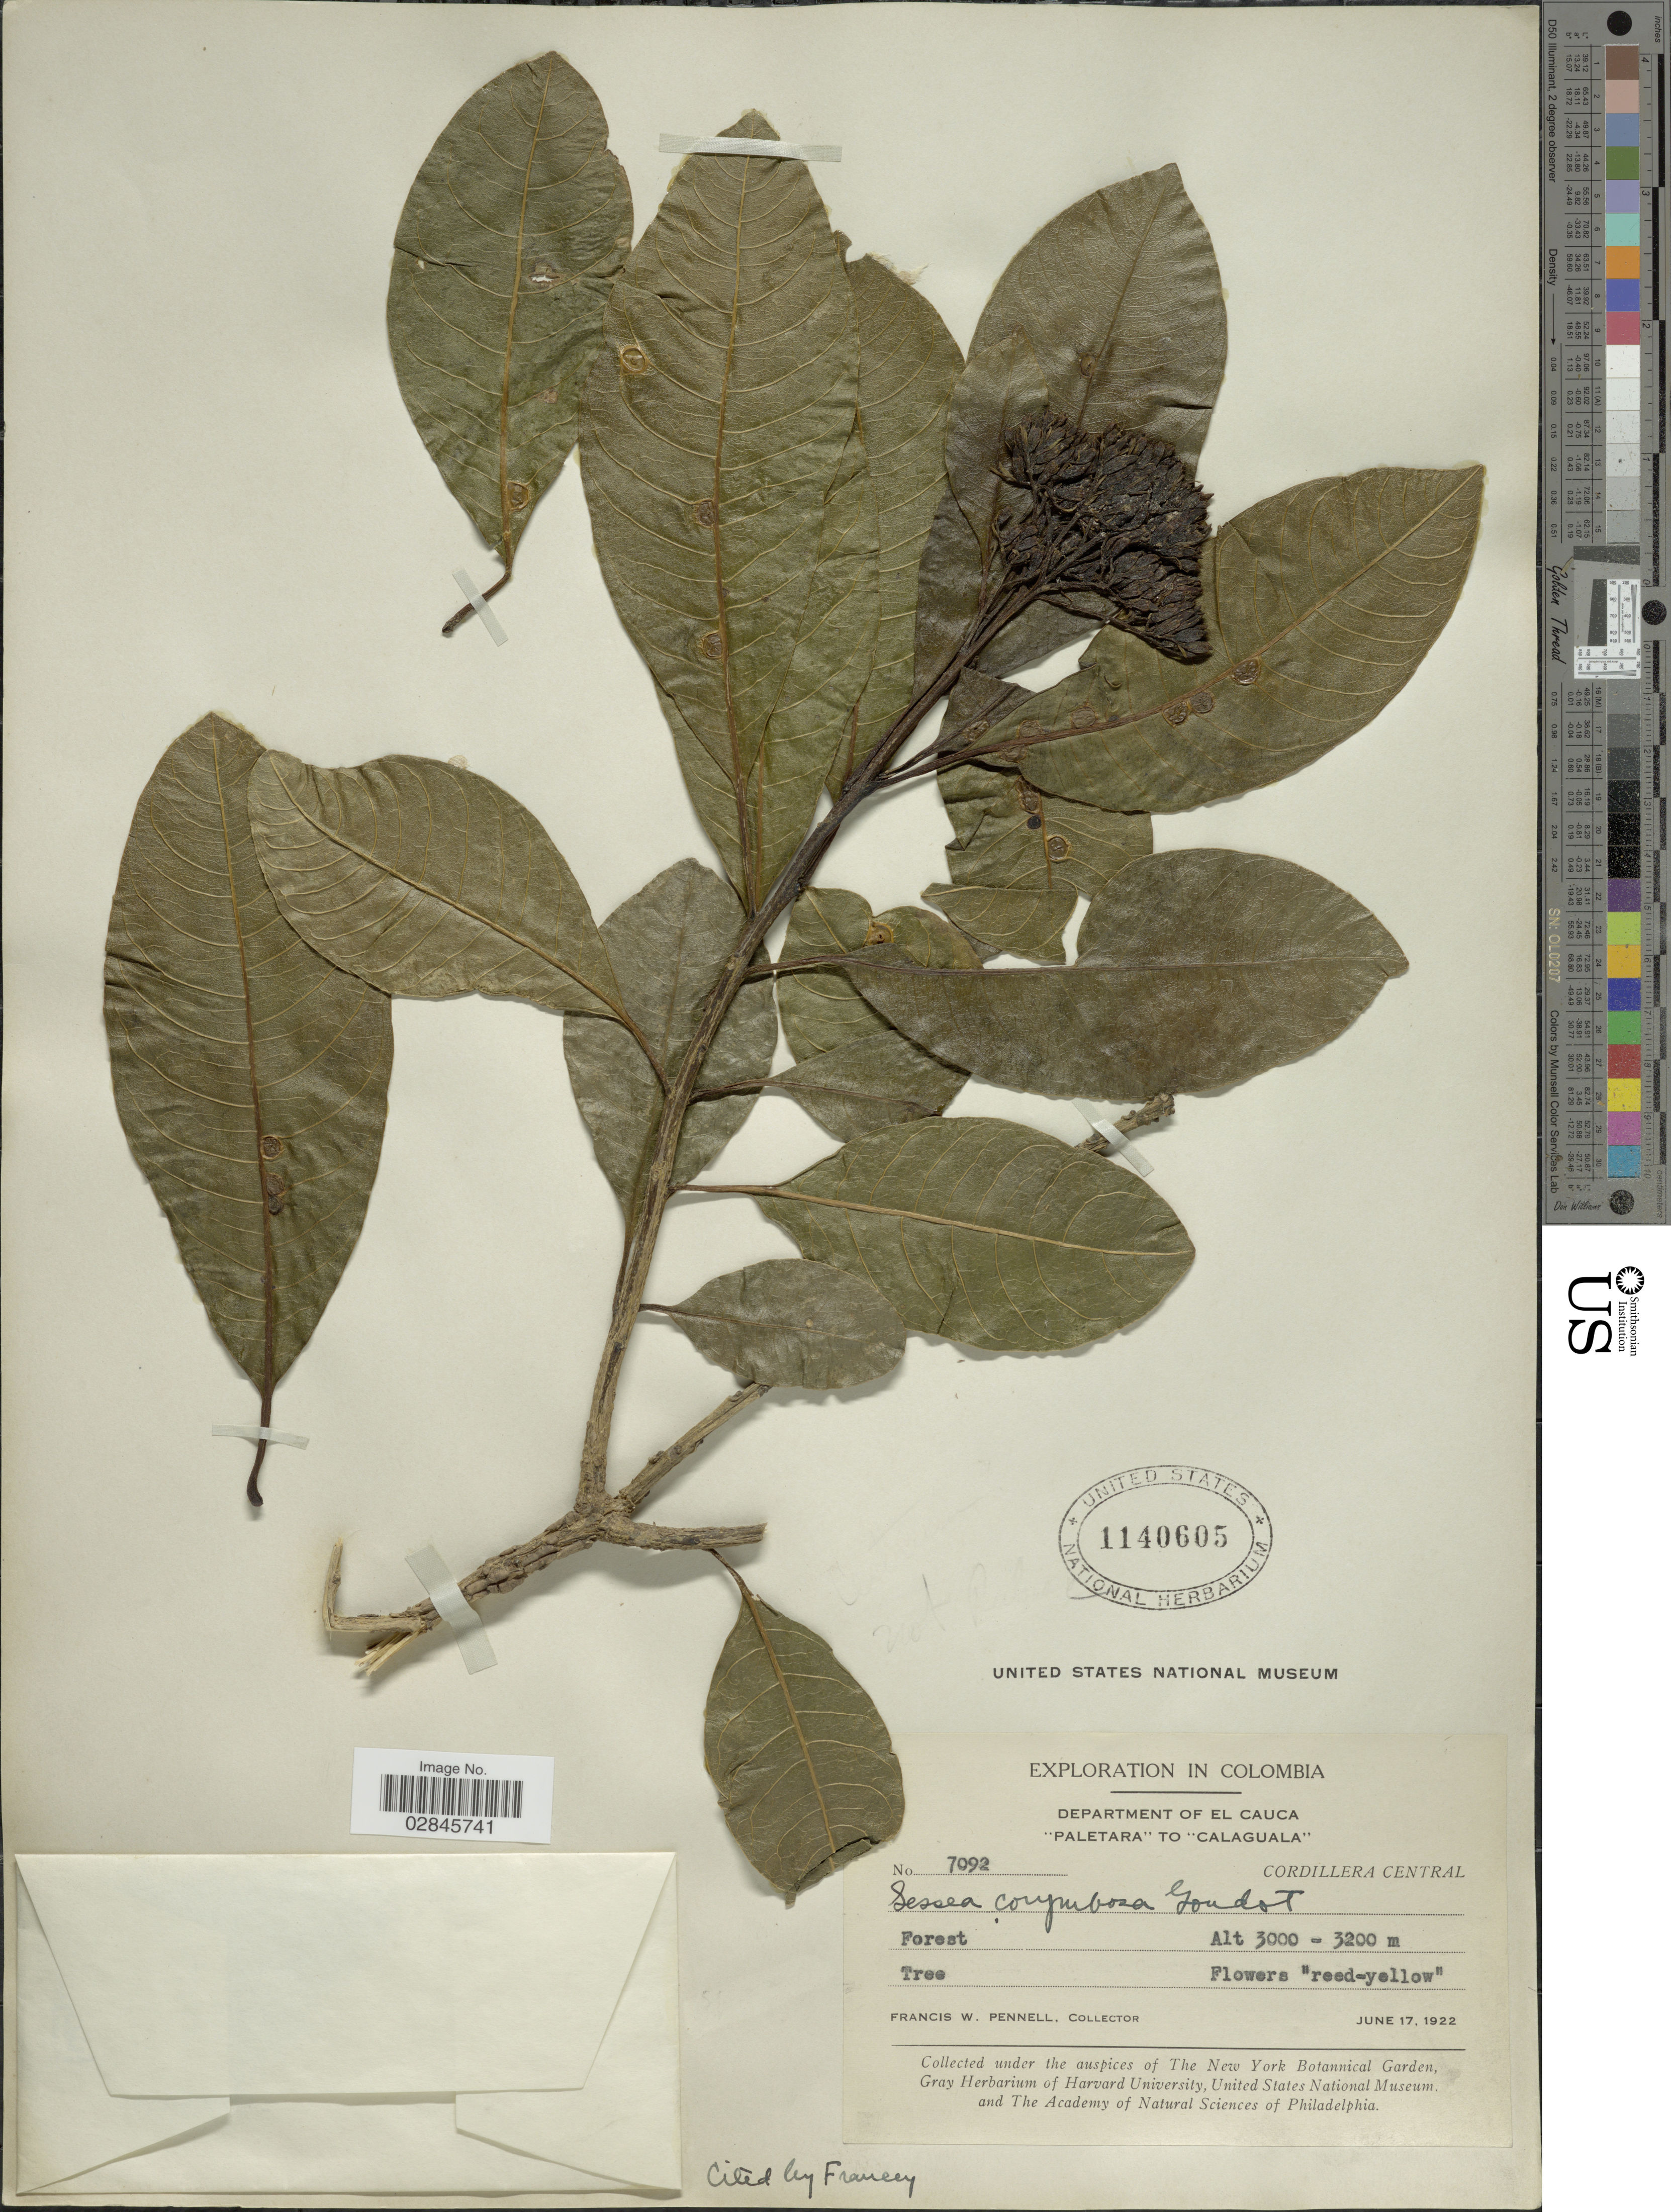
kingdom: Plantae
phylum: Tracheophyta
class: Magnoliopsida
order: Solanales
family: Solanaceae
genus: Sessea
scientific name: Sessea corymbiflora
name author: Goudot ex R. Taylor & R. Phillips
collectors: F. W. Pennell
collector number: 7092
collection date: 1922-06-17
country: Colombia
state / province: Cauca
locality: Department of El Cauca. "Paletara" to "Calaguala", Cordillera Central.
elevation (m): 3000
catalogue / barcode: US 1140605